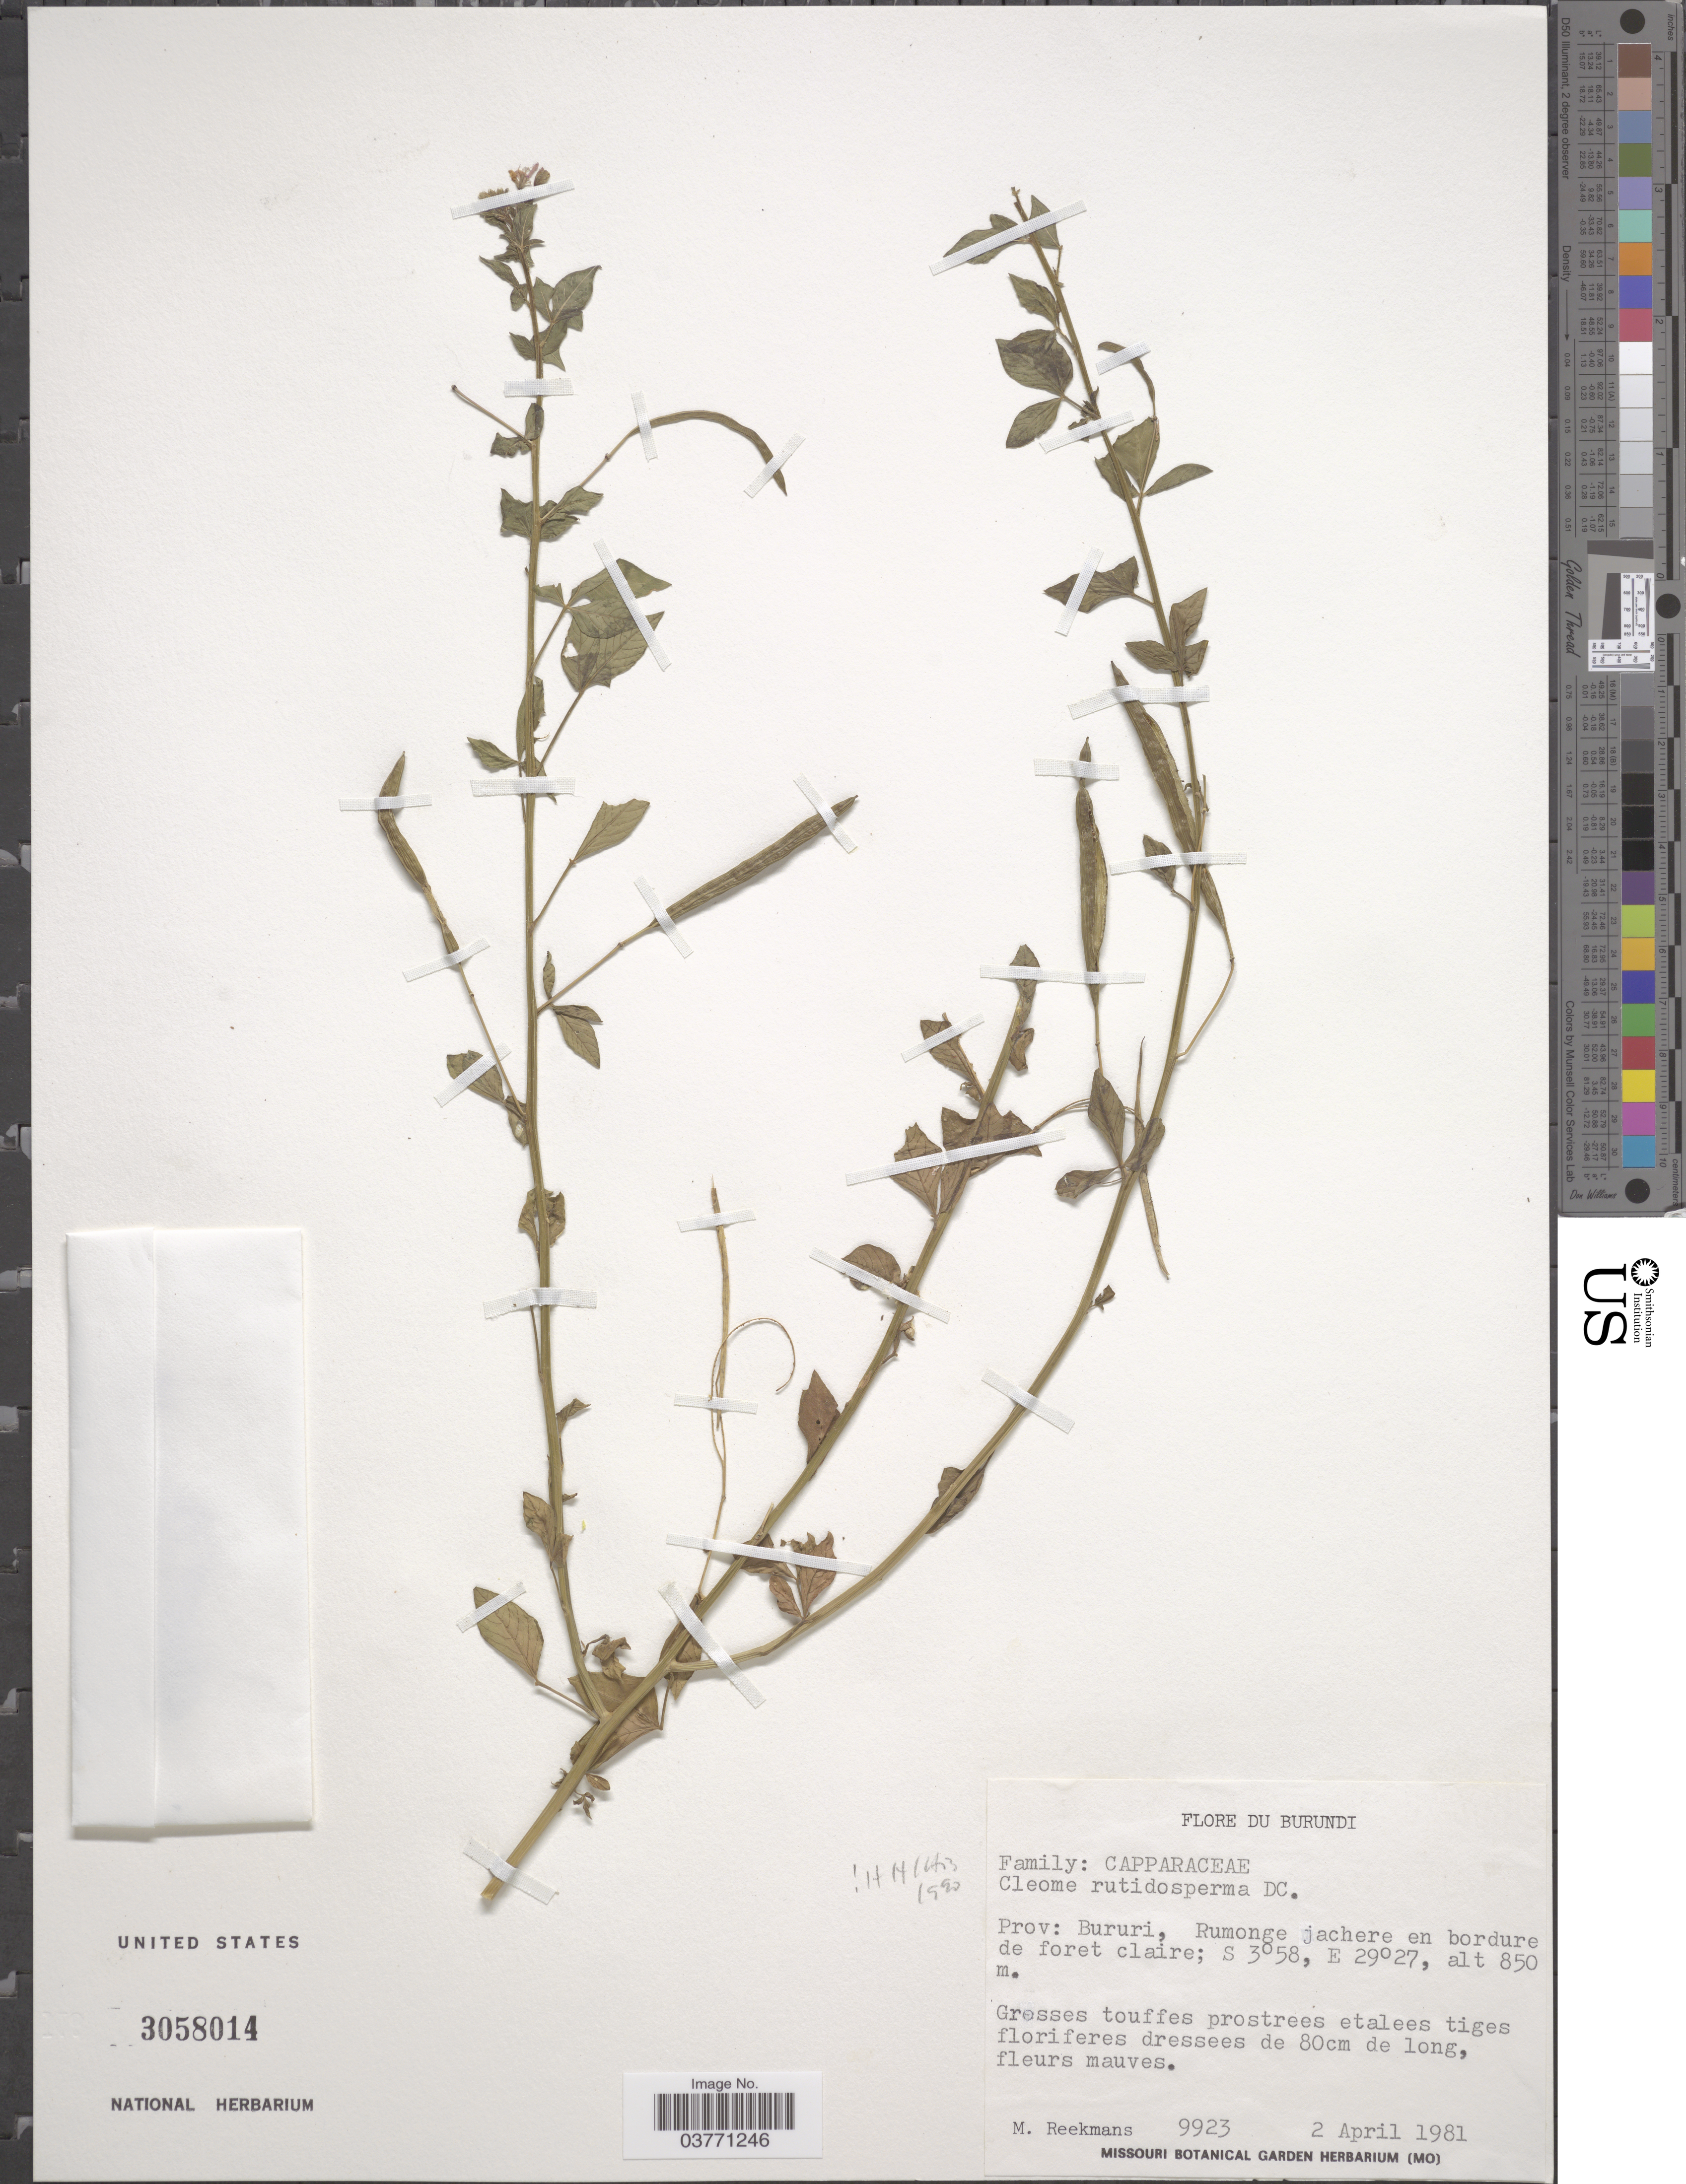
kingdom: Plantae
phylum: Tracheophyta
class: Magnoliopsida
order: Brassicales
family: Cleomaceae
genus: Sieruela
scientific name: Sieruela rutidosperma var. rutidosperma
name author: (DC.) Roalson & J.C. Hall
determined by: Strong, Mark T., (BOT), Smithsonian Institution - National Museum of Natural History (UNITED STATES)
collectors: M. Reekmans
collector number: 9923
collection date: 1981-04-02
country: Burundi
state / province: Bururi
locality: Rumonge jachere en bordure de foret claire.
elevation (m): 850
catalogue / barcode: US 3058014